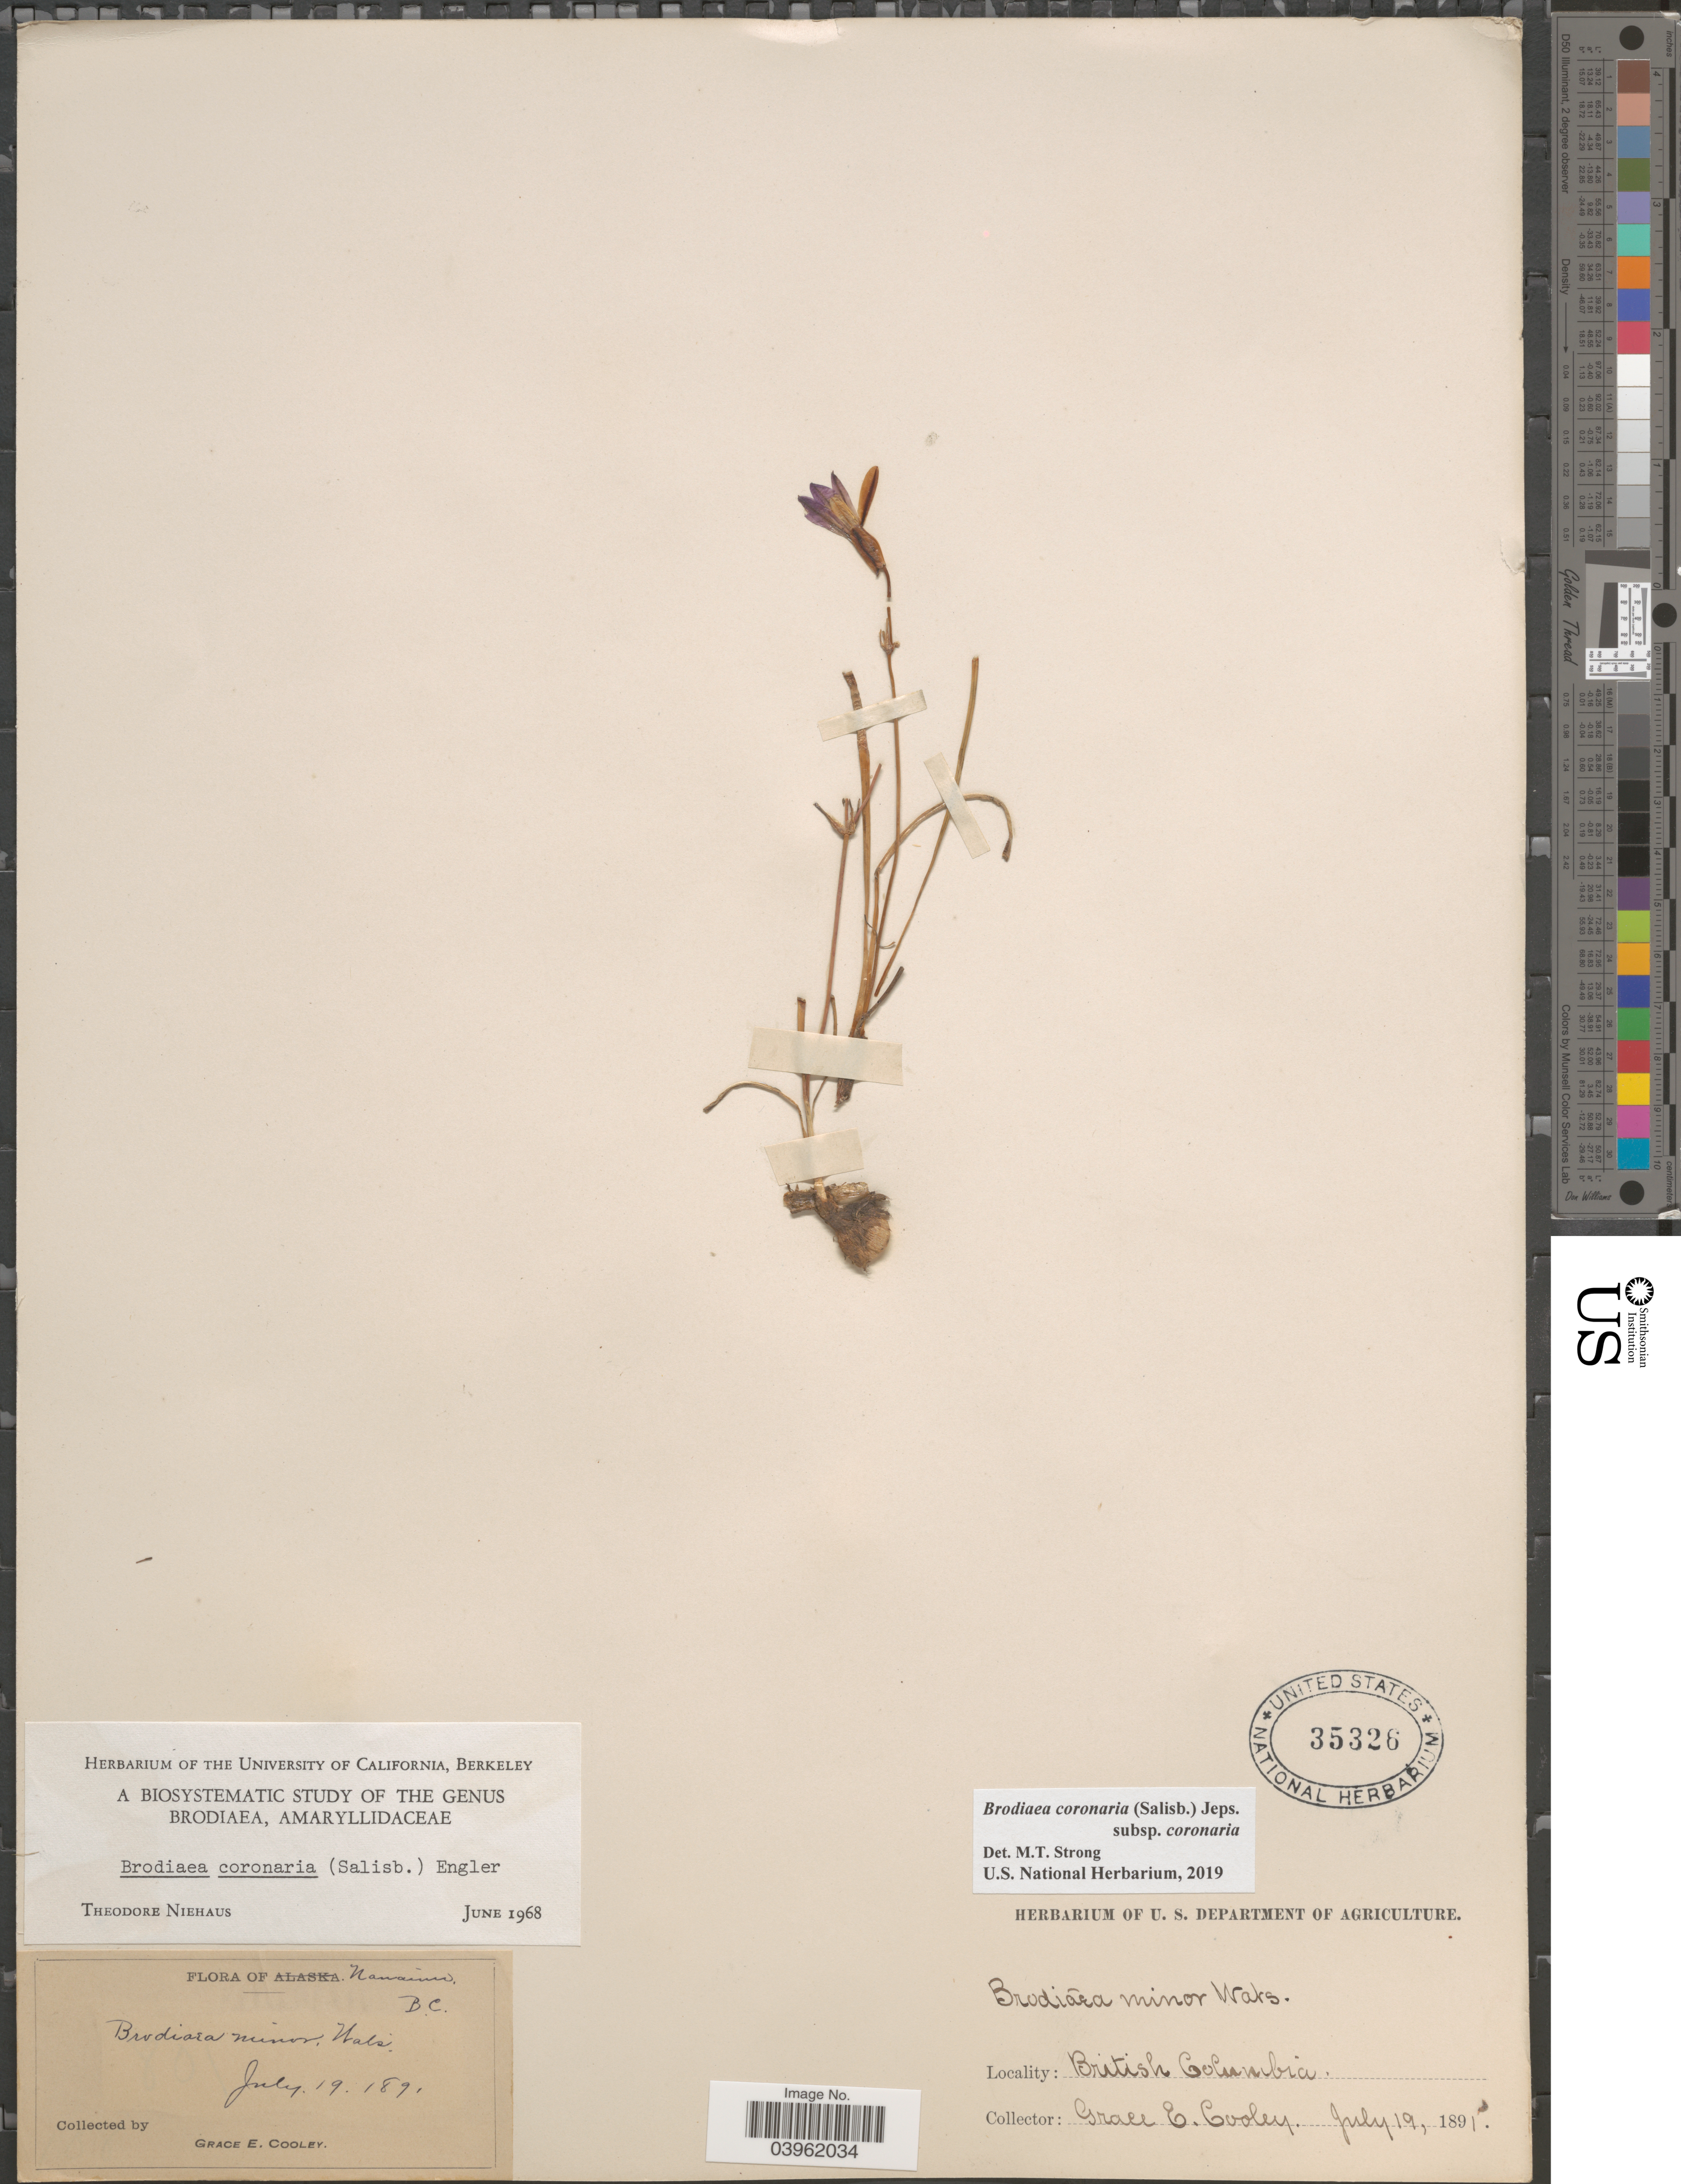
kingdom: Plantae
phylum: Tracheophyta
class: Liliopsida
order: Asparagales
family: Asparagaceae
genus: Brodiaea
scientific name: Brodiaea coronaria subsp. coronaria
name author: (Salisb.) Engl.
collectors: G. E. Cooley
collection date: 1891-07-19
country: Canada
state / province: British Columbia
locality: Nanaimo.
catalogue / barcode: US 35326